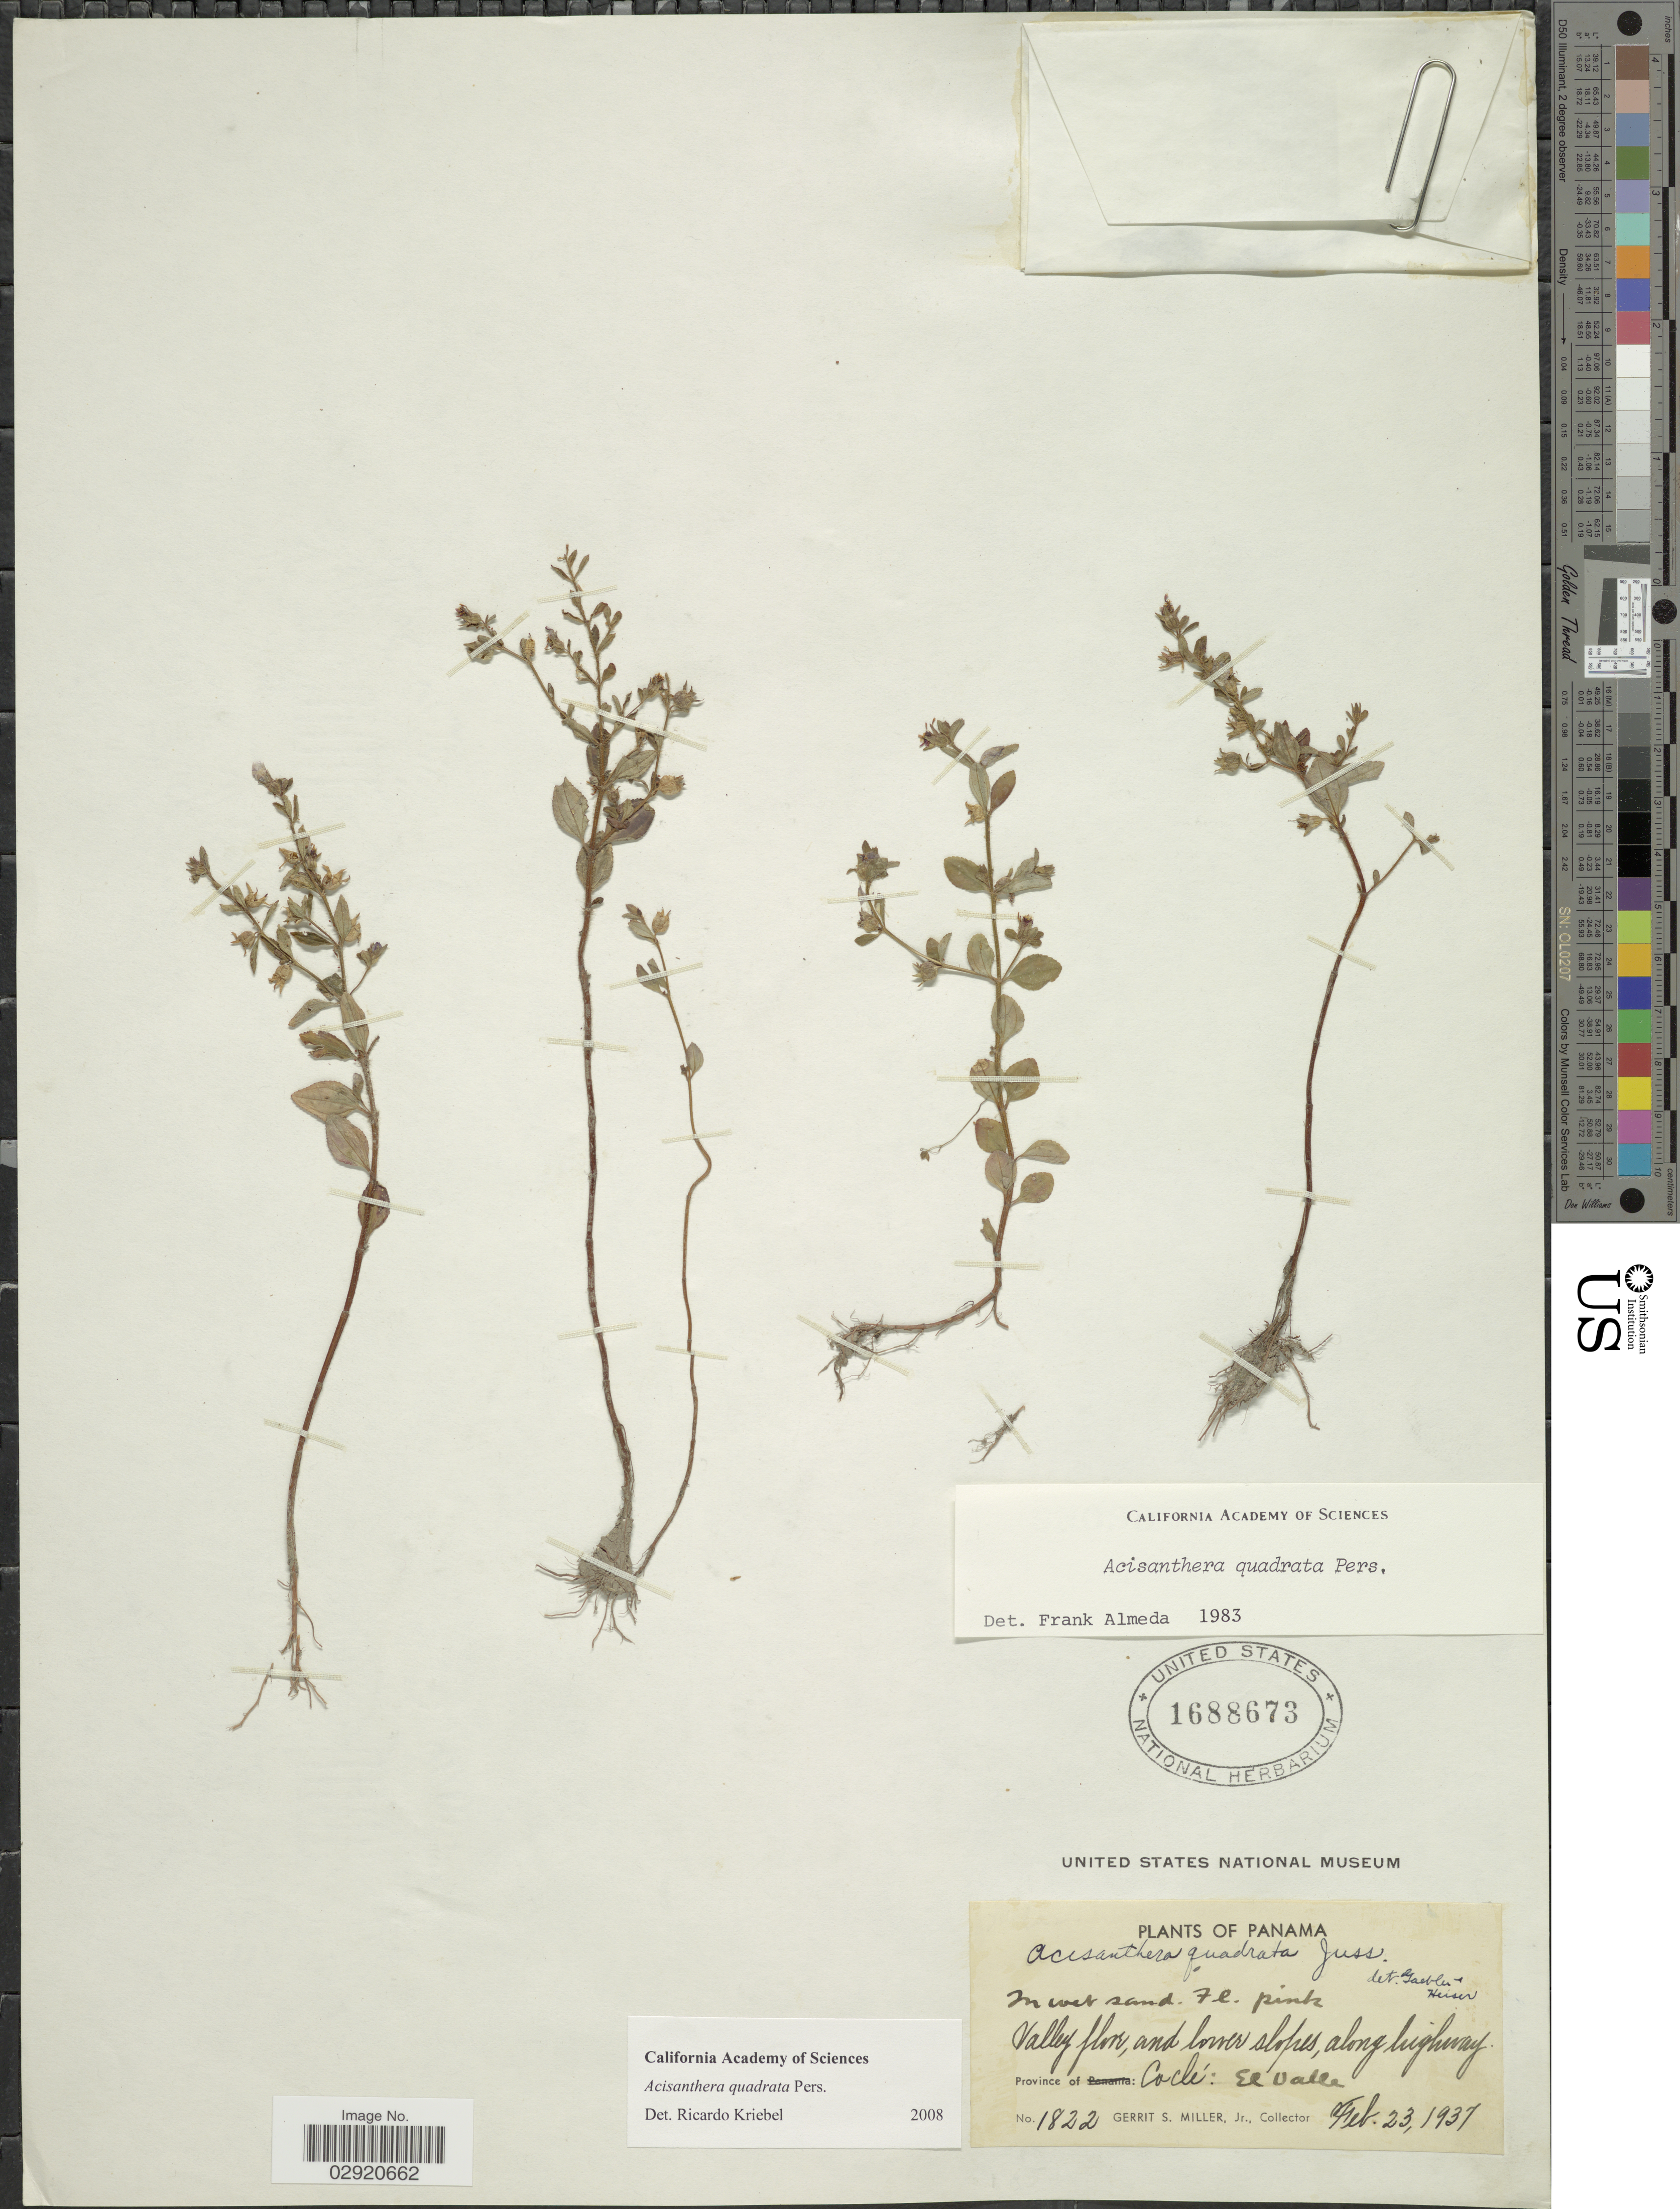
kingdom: Plantae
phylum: Tracheophyta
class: Magnoliopsida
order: Myrtales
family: Melastomataceae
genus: Acisanthera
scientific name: Acisanthera erecta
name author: Gleason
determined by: Nunes da Silva, Diego, (RB), Jardim Botanico do Rio de Janeiro - Herbario (BRAZIL)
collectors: G. S. Miller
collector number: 1822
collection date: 1937-02-23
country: Panama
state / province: Coclé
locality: Along highway. El Valle.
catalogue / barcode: US 1688673